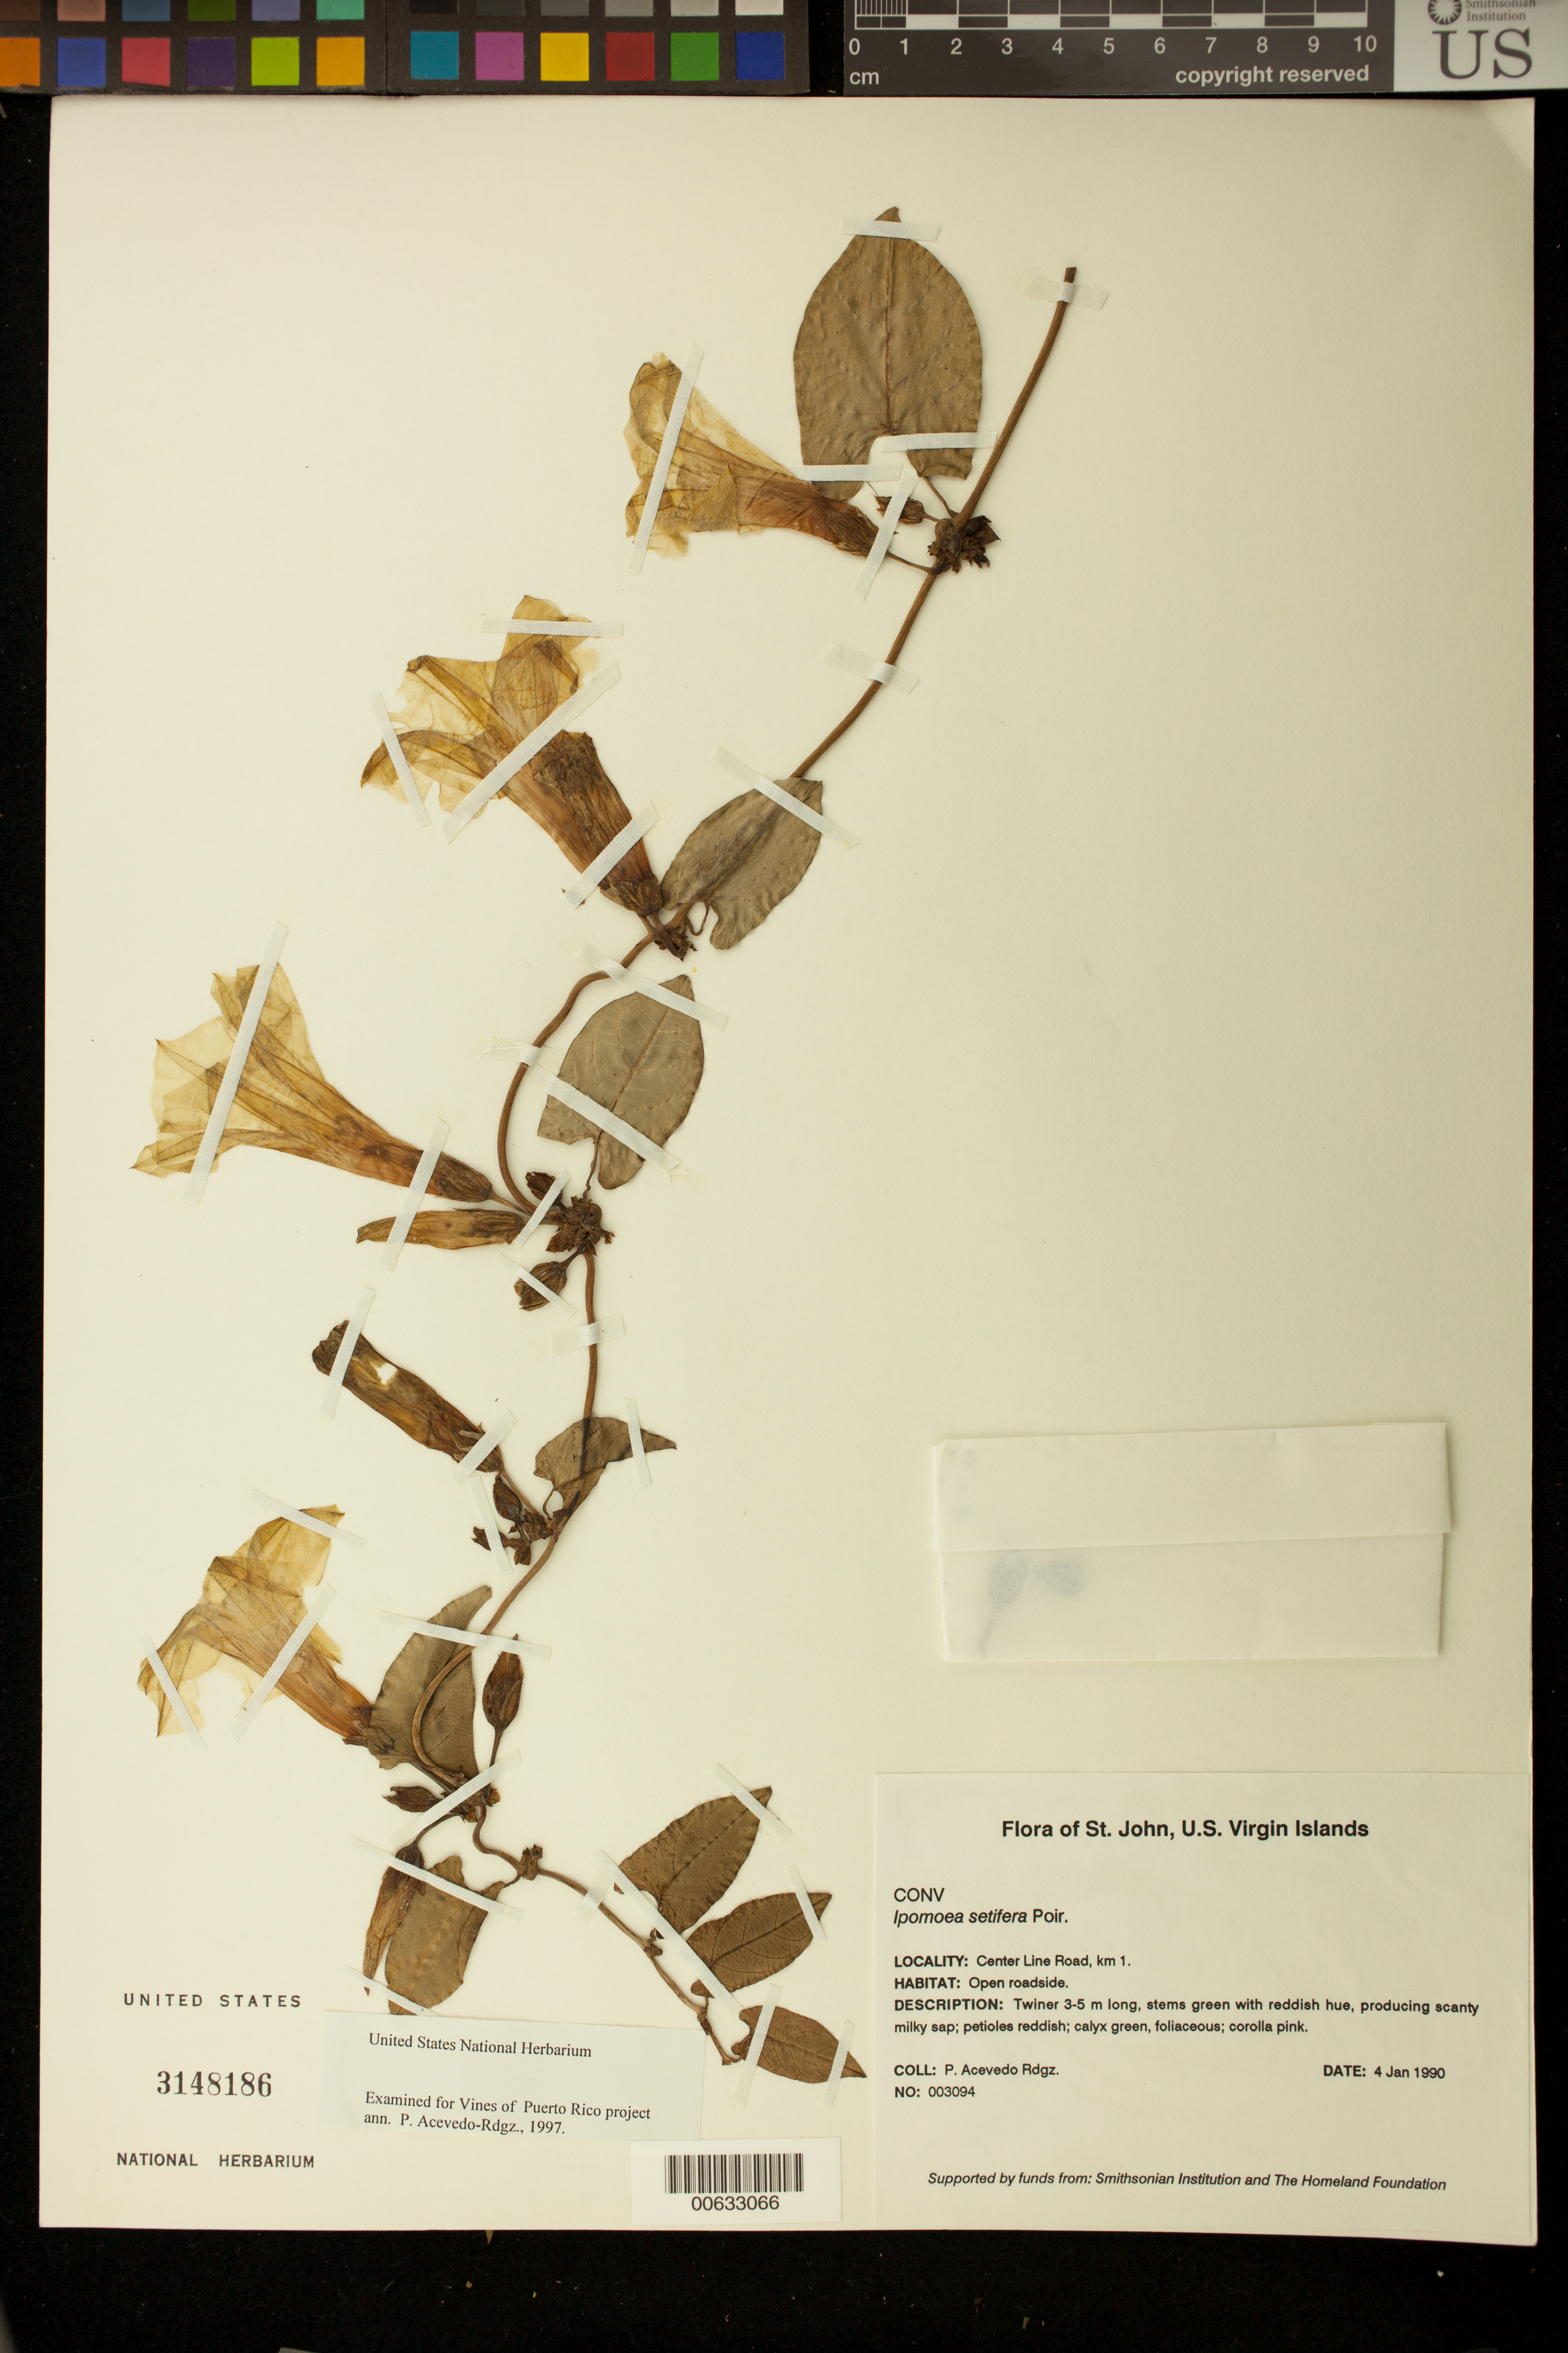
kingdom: Plantae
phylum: Tracheophyta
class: Magnoliopsida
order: Solanales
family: Convolvulaceae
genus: Ipomoea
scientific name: Ipomoea setifera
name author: Poir.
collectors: P. Acevedo-Rodr.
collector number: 3094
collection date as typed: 04 Jan 1990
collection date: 1990-01-04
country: U.S. Virgin Islands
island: St. John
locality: Cruz Bay Quarter; Center Line Road, km 1.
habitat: Open roadside.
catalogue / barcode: US 3148186